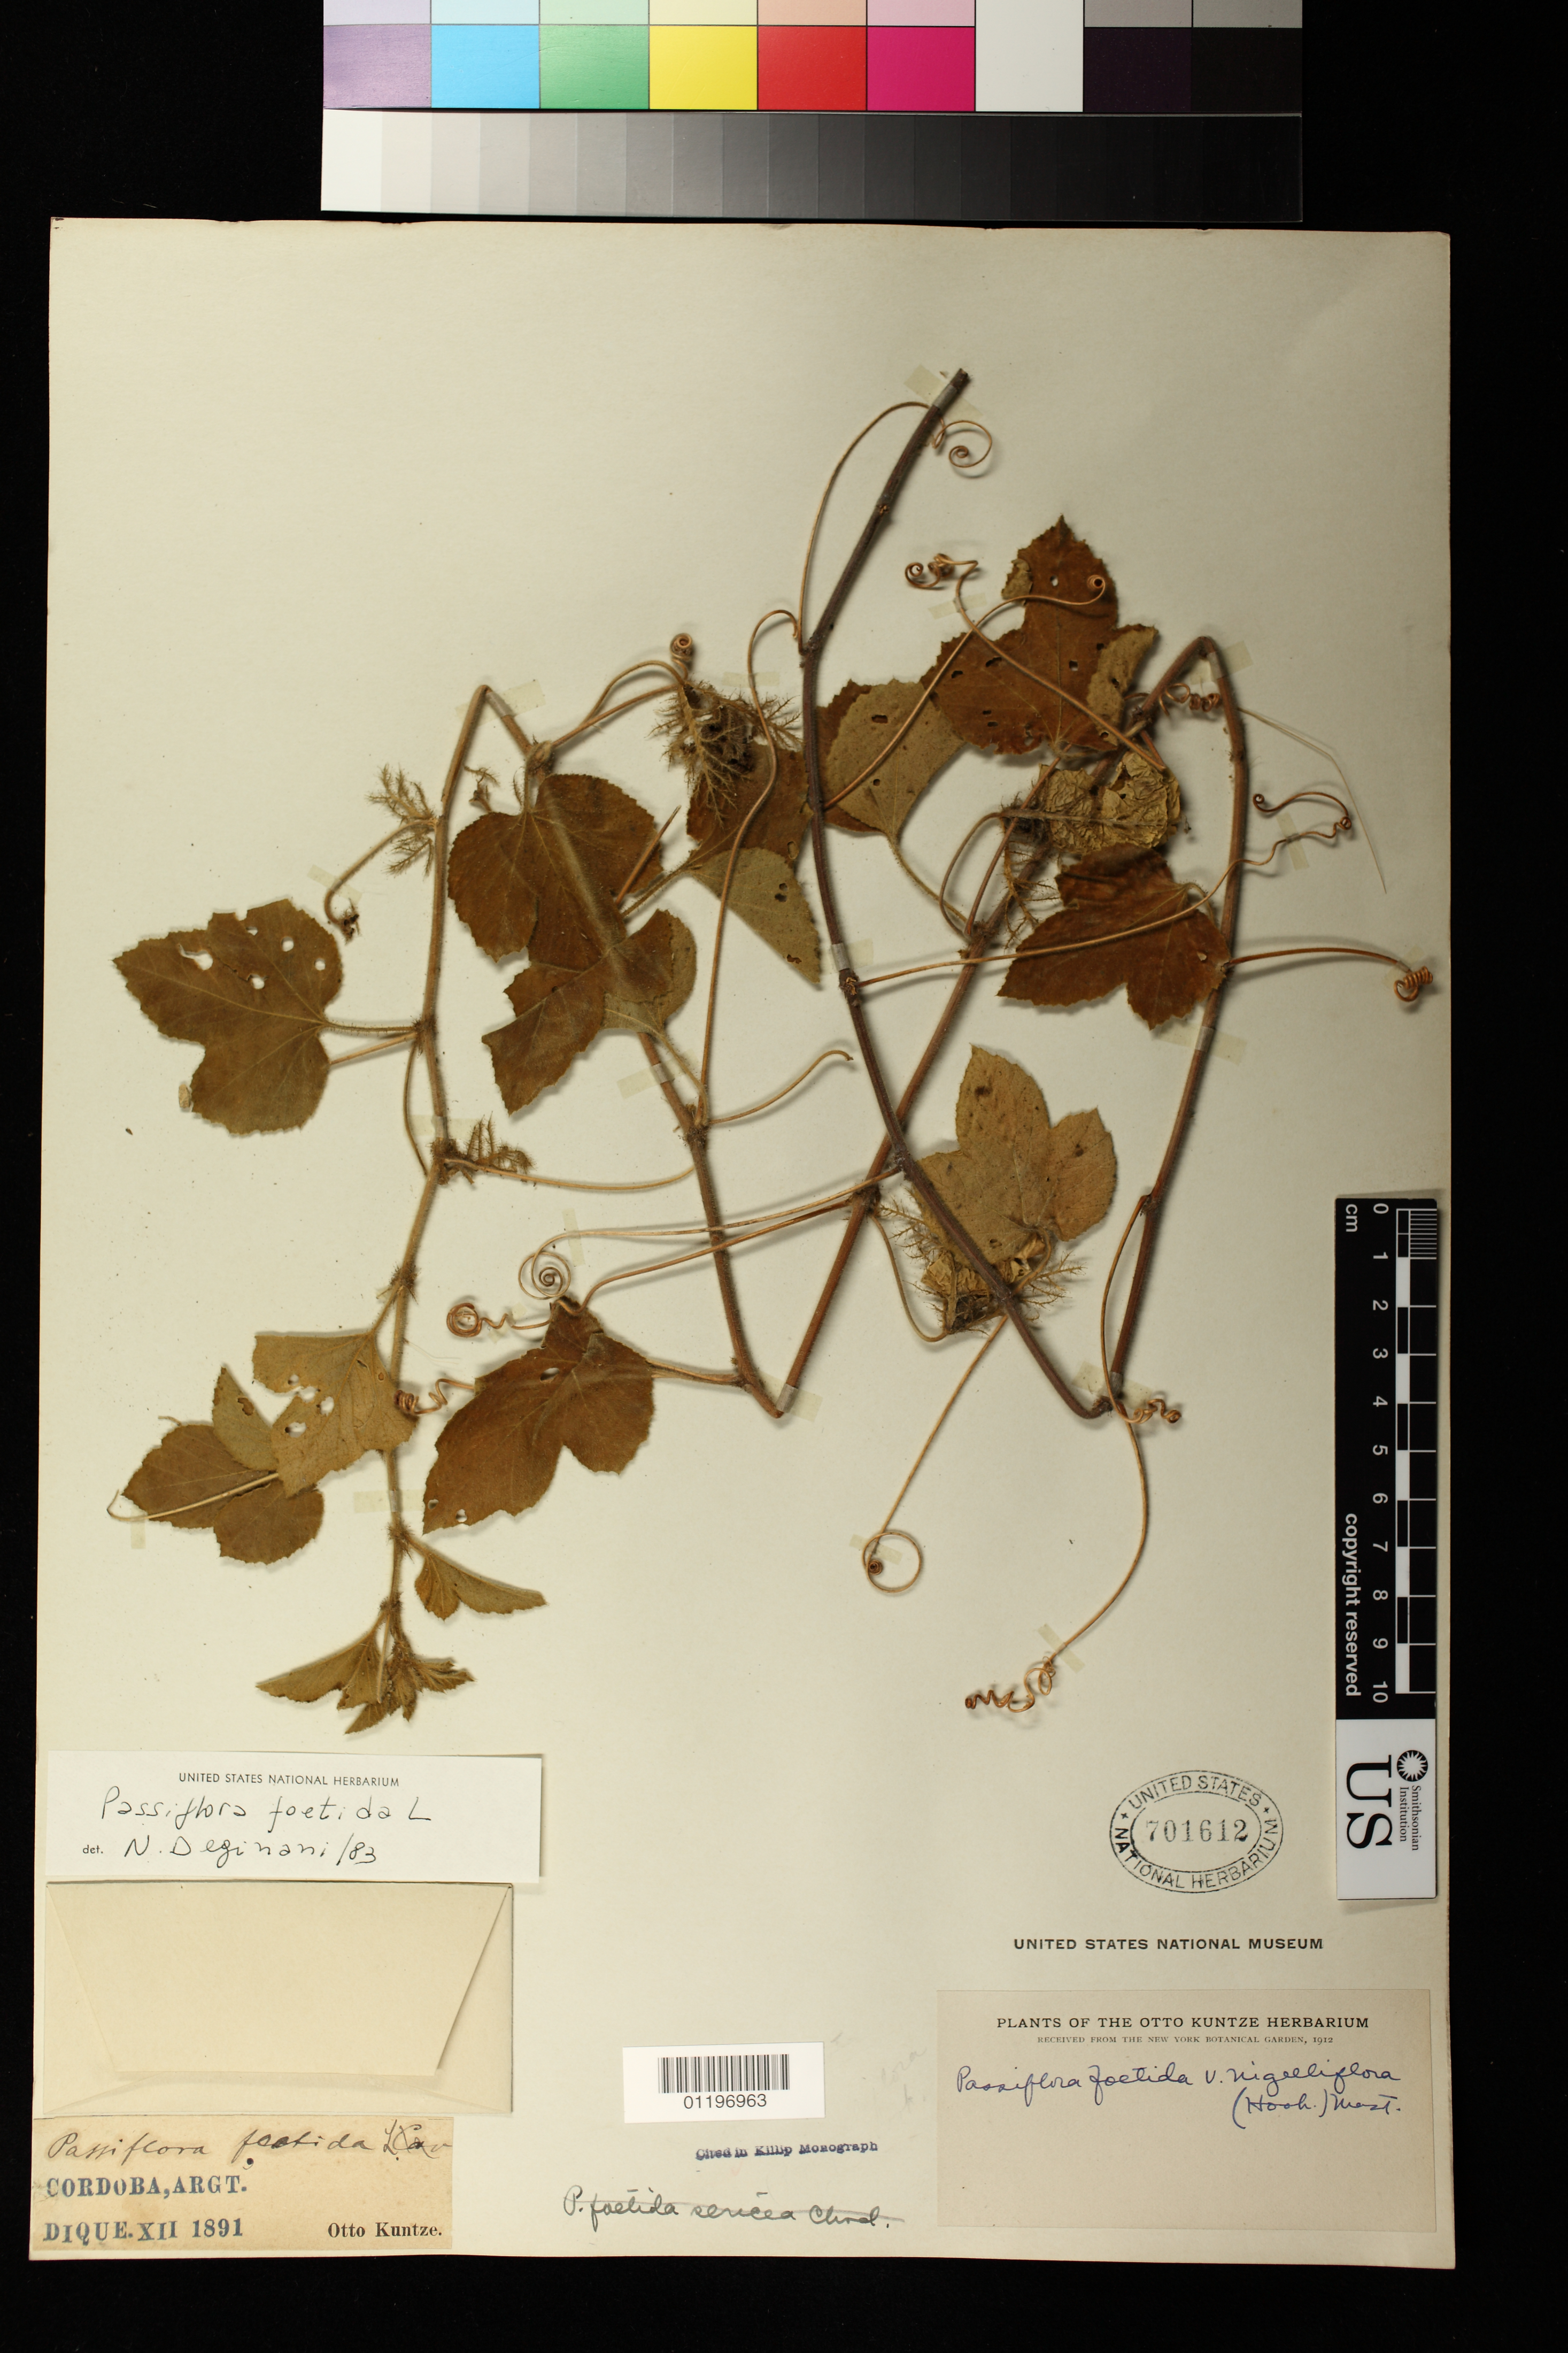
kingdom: Plantae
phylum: Tracheophyta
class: Magnoliopsida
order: Malpighiales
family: Passifloraceae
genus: Passiflora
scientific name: Passiflora foetida var. nigelliflora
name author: (Hook.) Mast.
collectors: C.E.O. Kuntze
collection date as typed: Dec 1891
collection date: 1891-12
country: Argentina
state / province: Córdoba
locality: Dique.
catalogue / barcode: US 701612